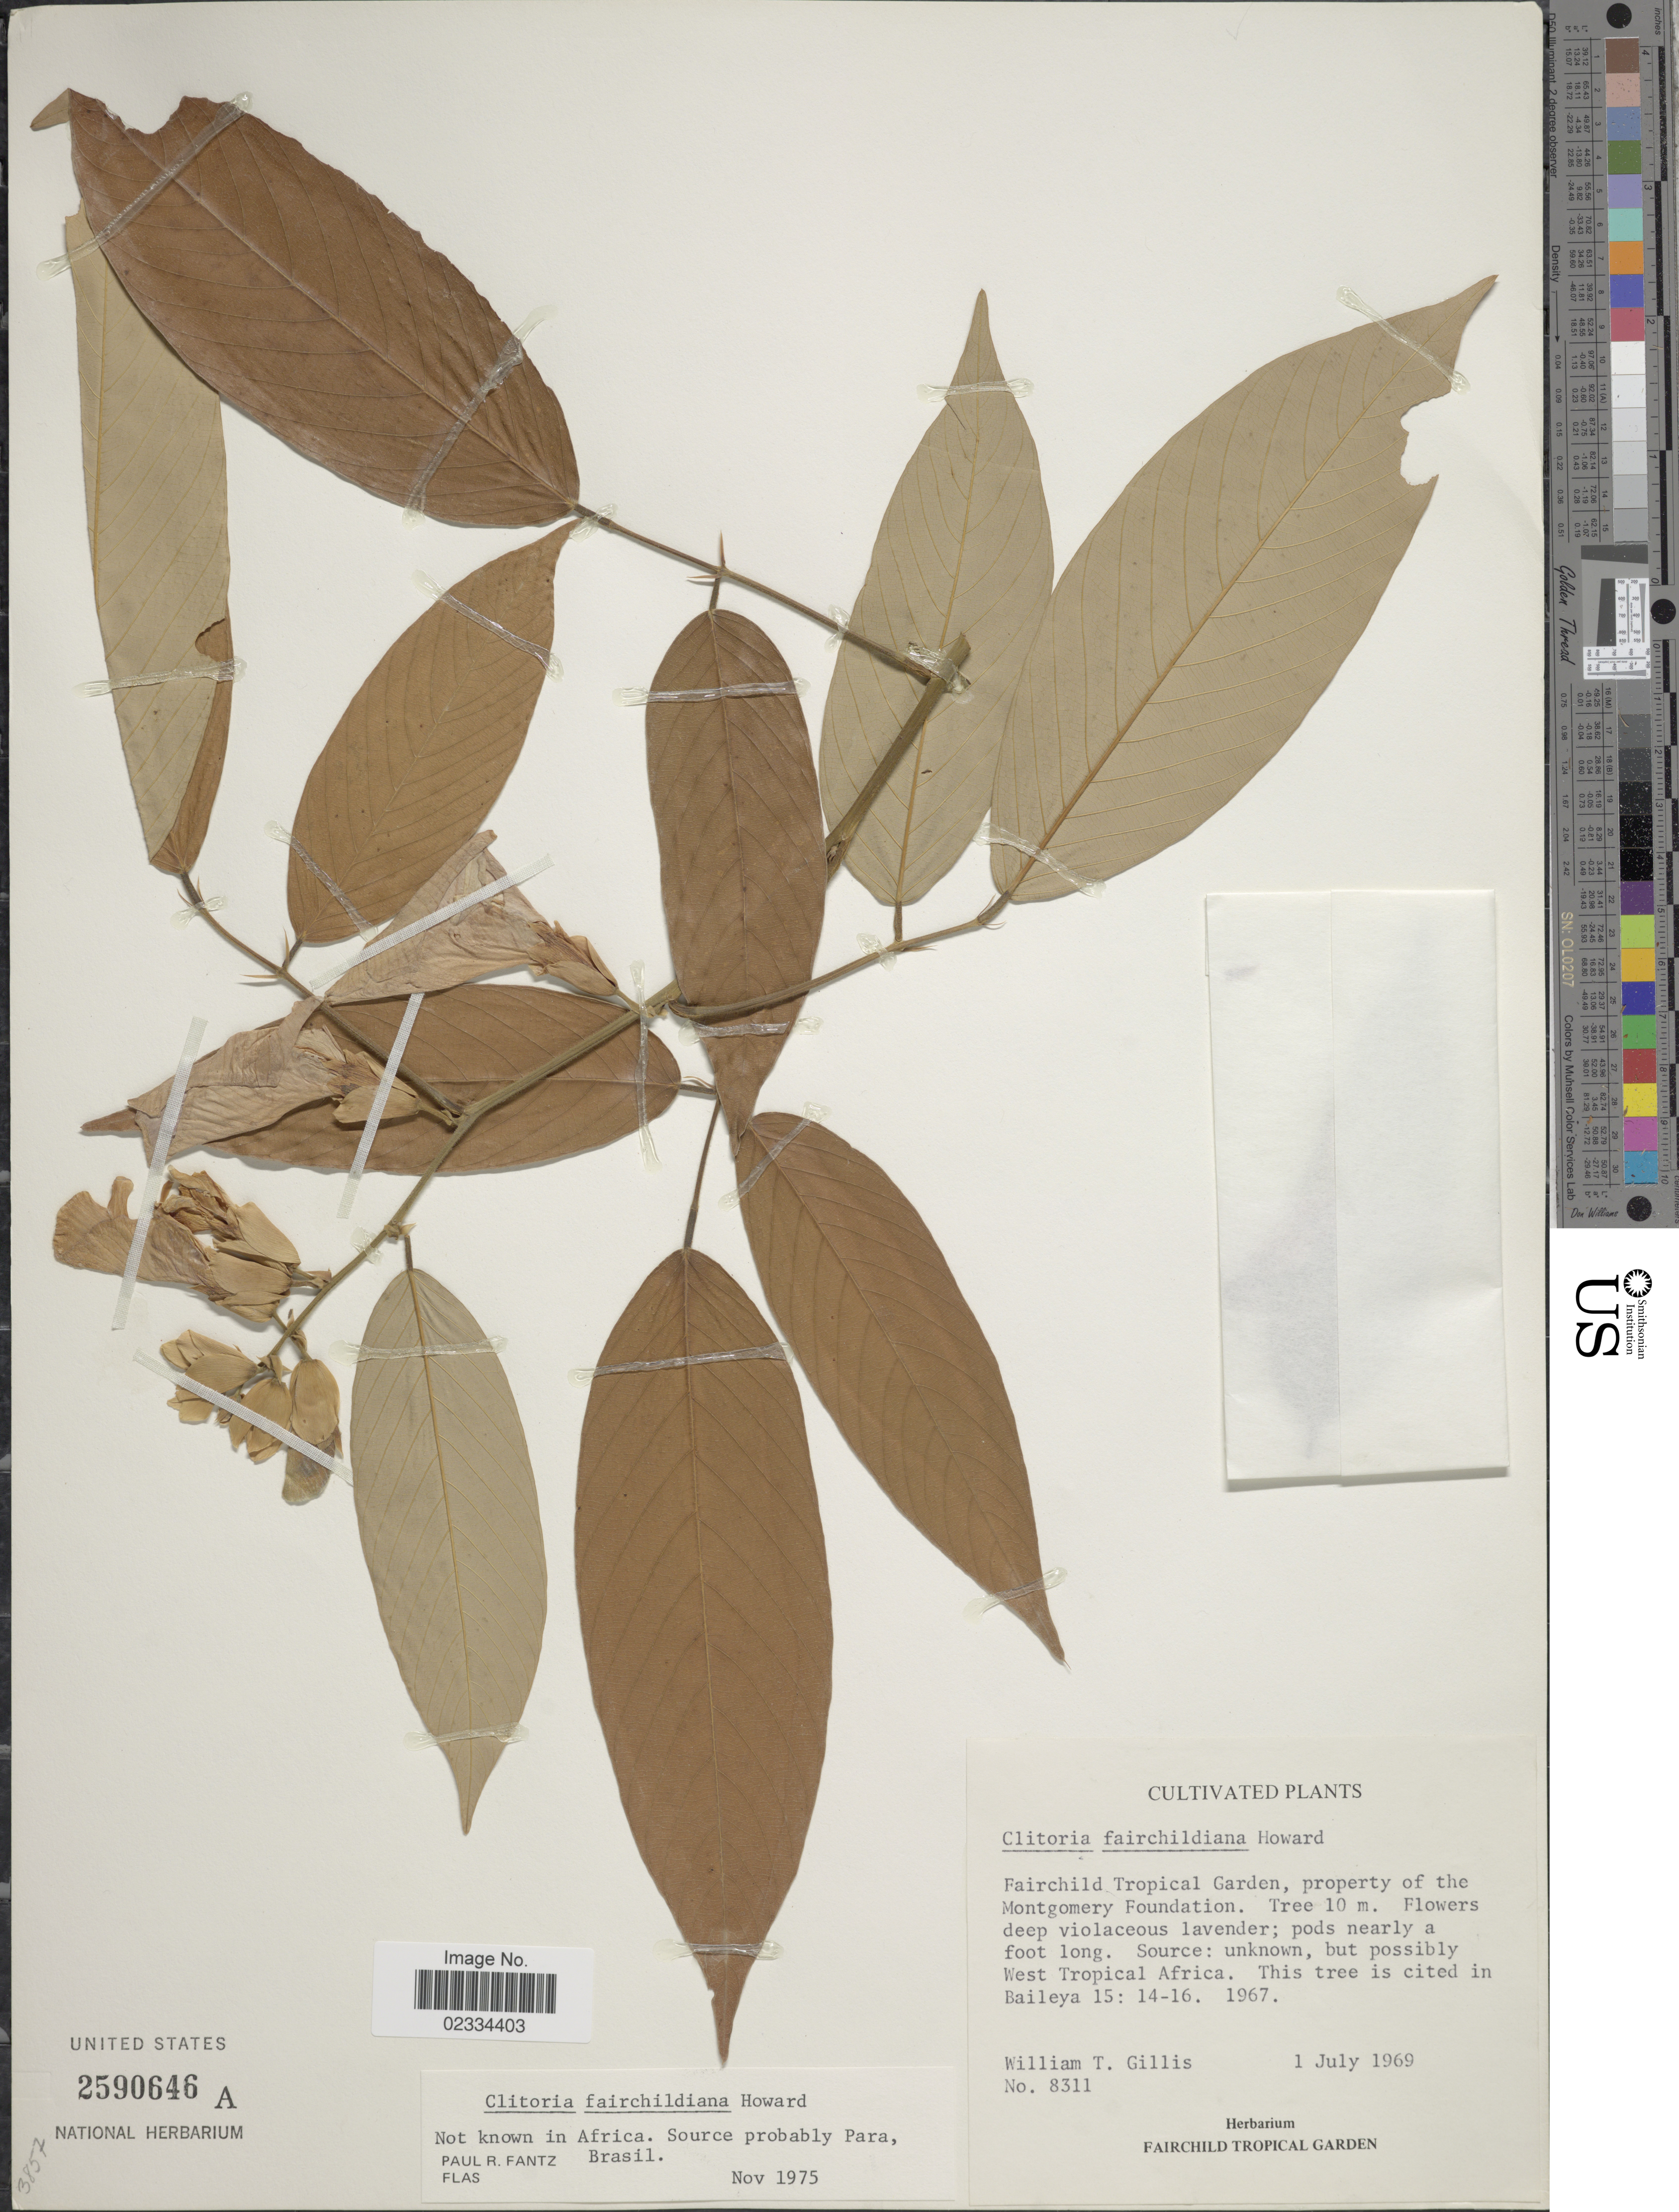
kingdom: Plantae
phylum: Tracheophyta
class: Magnoliopsida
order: Fabales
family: Fabaceae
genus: Clitoria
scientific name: Clitoria fairchildiana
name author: R.A. Howard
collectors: W. T. Gillis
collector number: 8311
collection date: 1969-07-01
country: United States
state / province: Florida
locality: Fairchild Tropical Garden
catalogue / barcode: US 2590646A